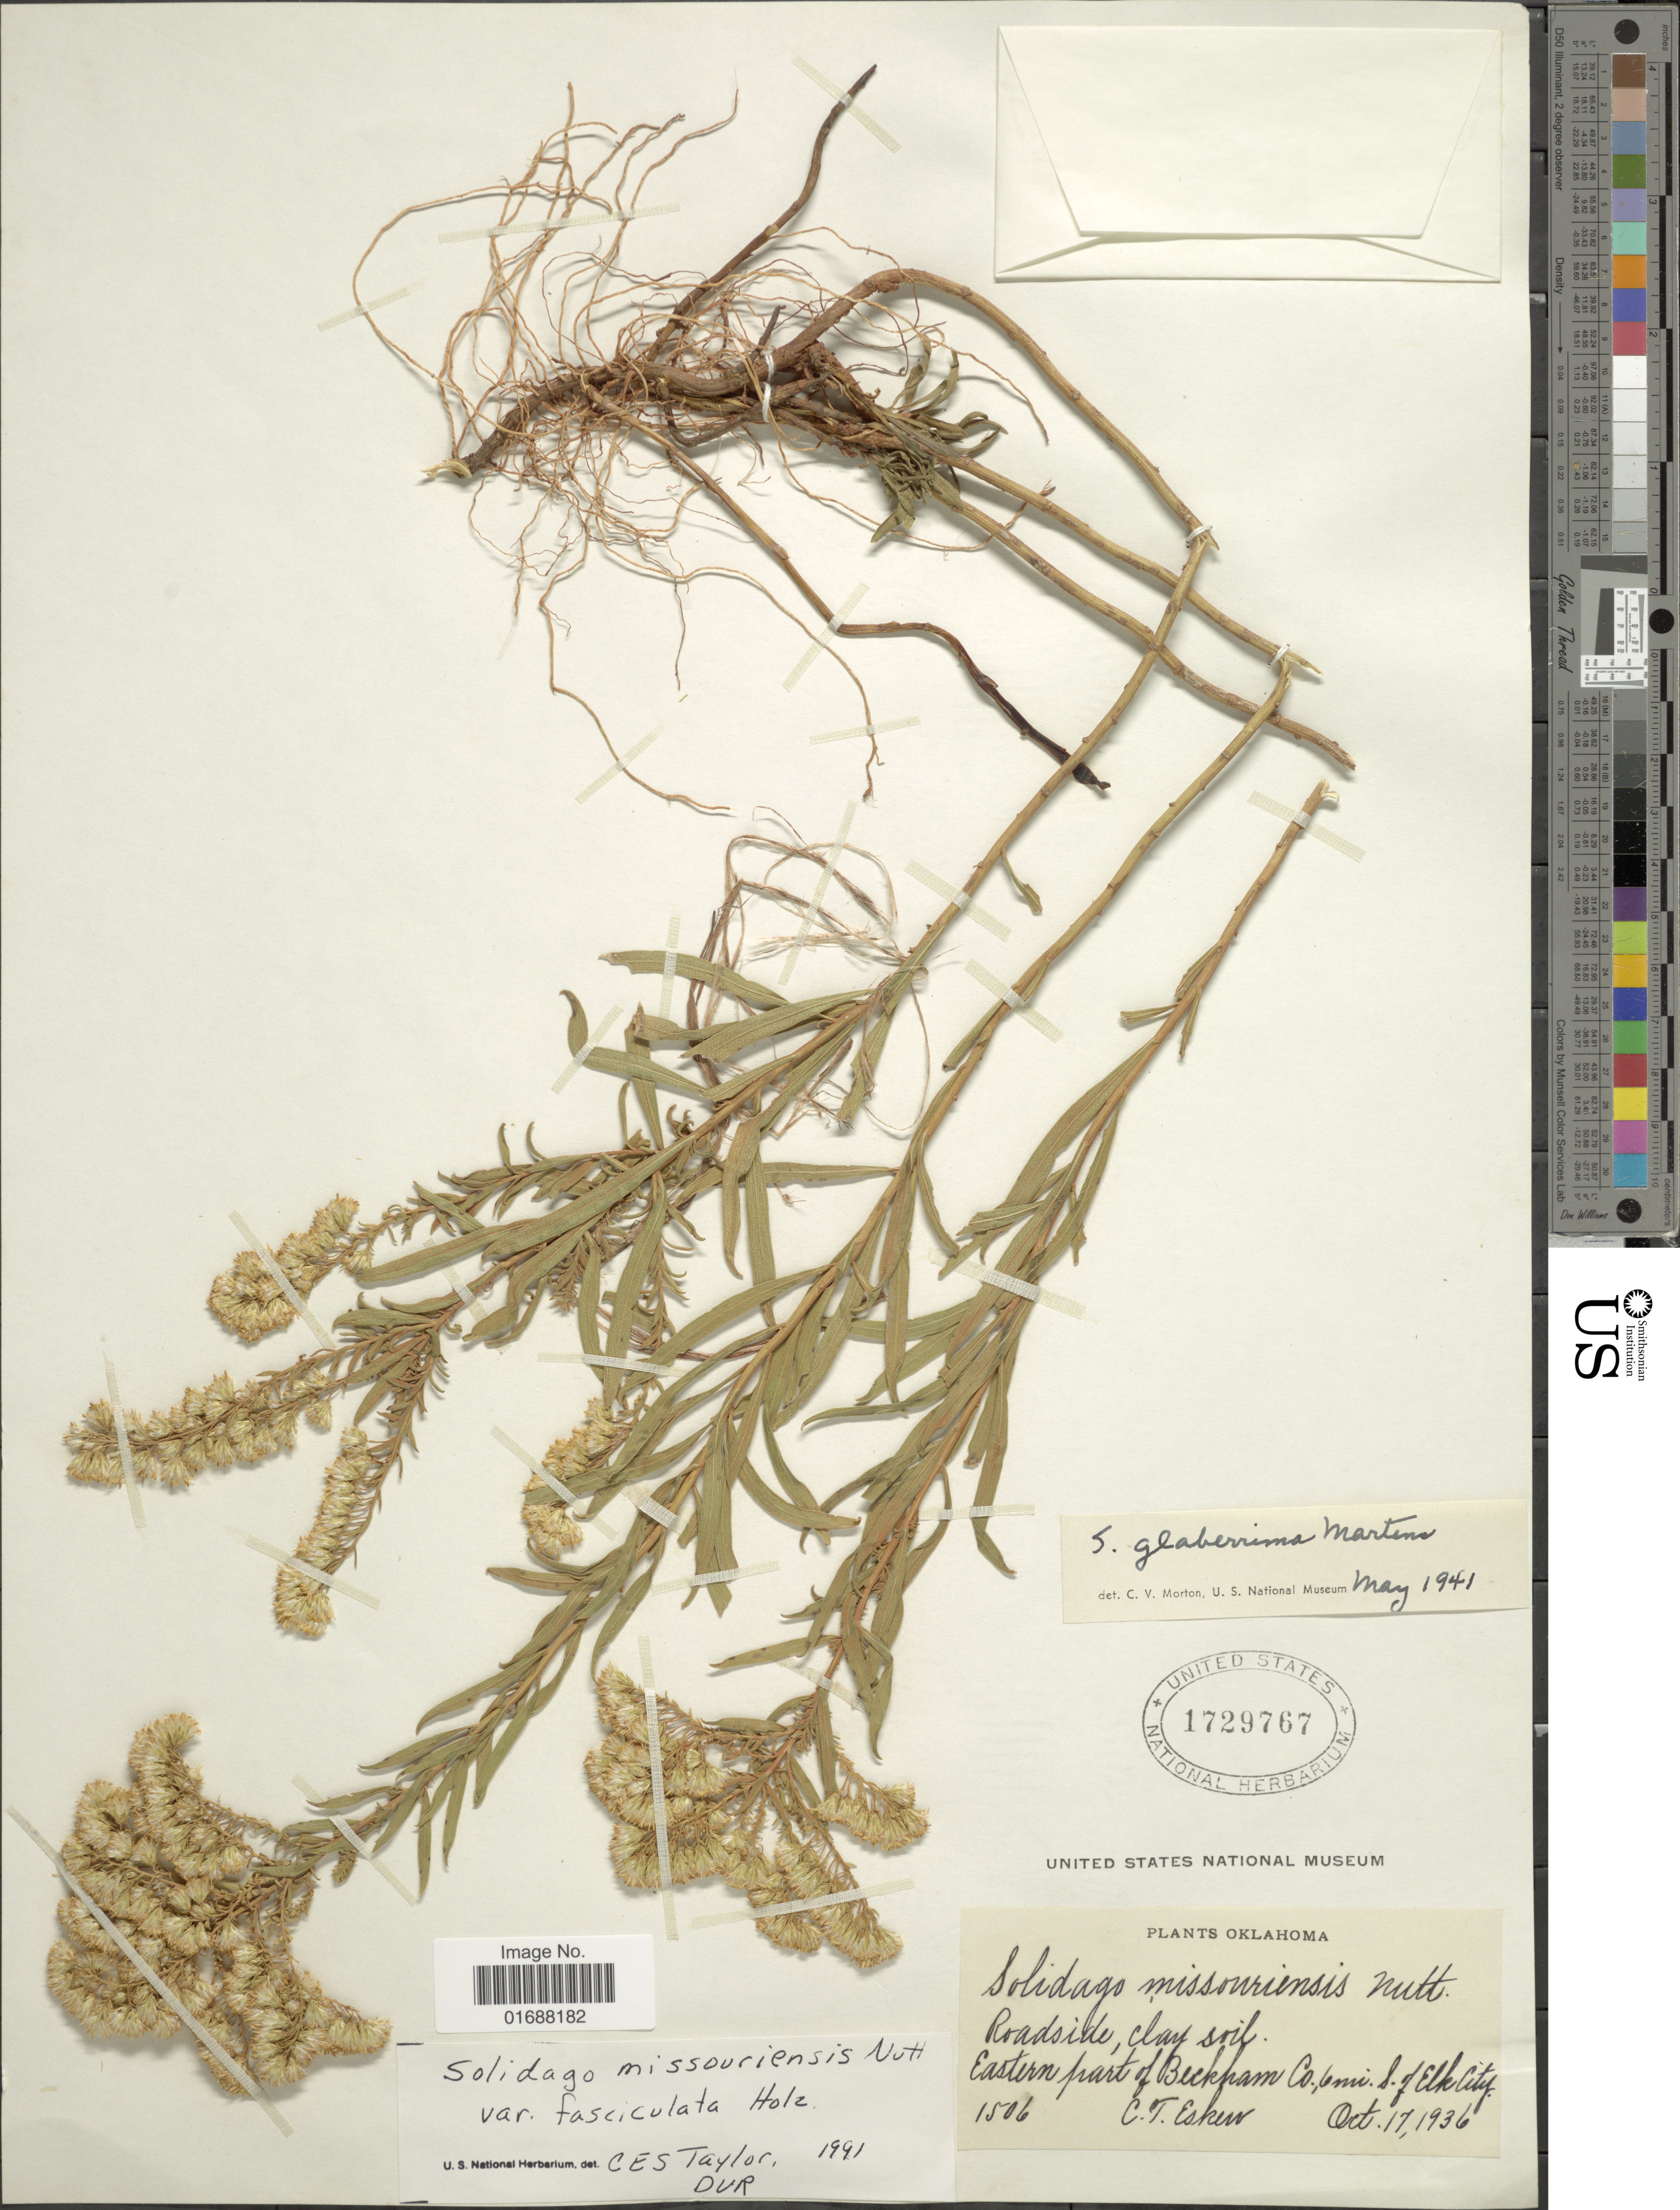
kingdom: Plantae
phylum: Tracheophyta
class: Magnoliopsida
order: Asterales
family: Asteraceae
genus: Solidago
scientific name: Solidago missouriensis var. fasciculata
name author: Holz.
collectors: C. Eskew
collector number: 1506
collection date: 1936-10-17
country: United States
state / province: Oklahoma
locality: Roadside, Eastern part of Beckam Co., 6 mi. S. of Elk City.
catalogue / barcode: US 1729767